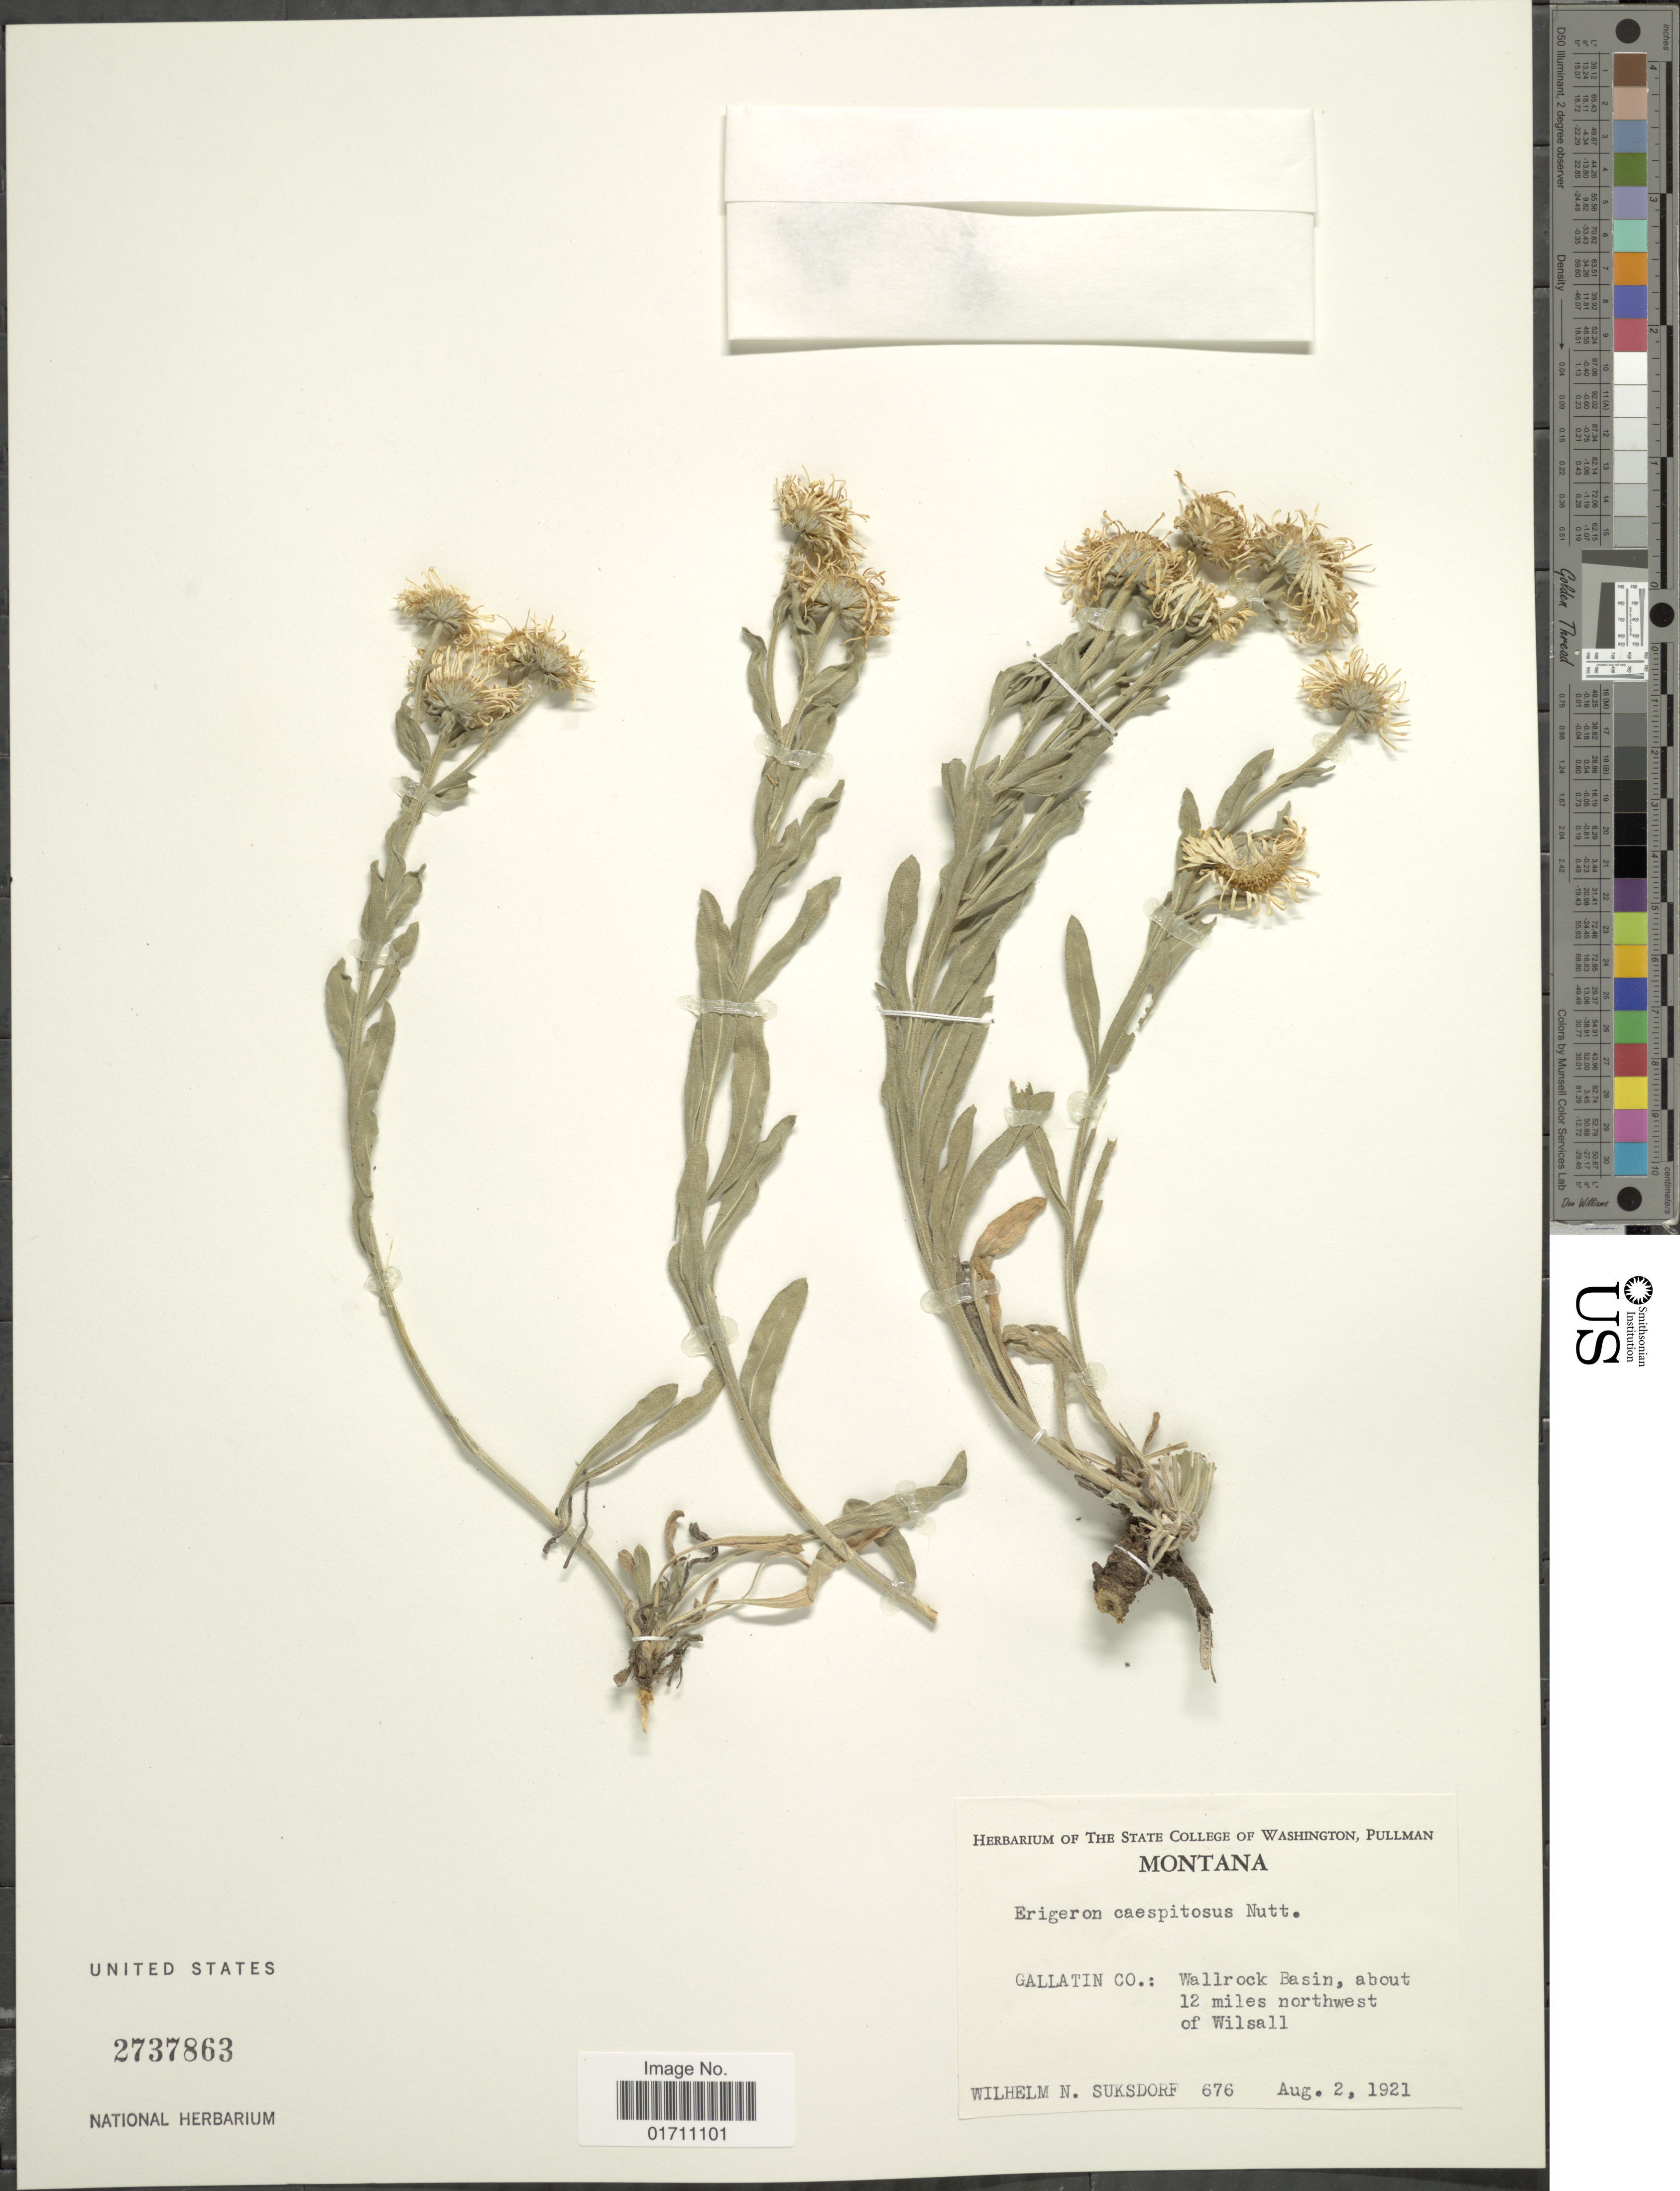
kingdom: Plantae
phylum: Tracheophyta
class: Magnoliopsida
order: Asterales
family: Asteraceae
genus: Erigeron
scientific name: Erigeron caespitosus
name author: Nutt.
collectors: W. N. Suksdorf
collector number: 676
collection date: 1921-08-02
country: United States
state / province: Montana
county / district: Gallatin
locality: Wallrock Basin, about 12 miles NW of Wilsall, Park Co.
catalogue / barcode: US 2737863